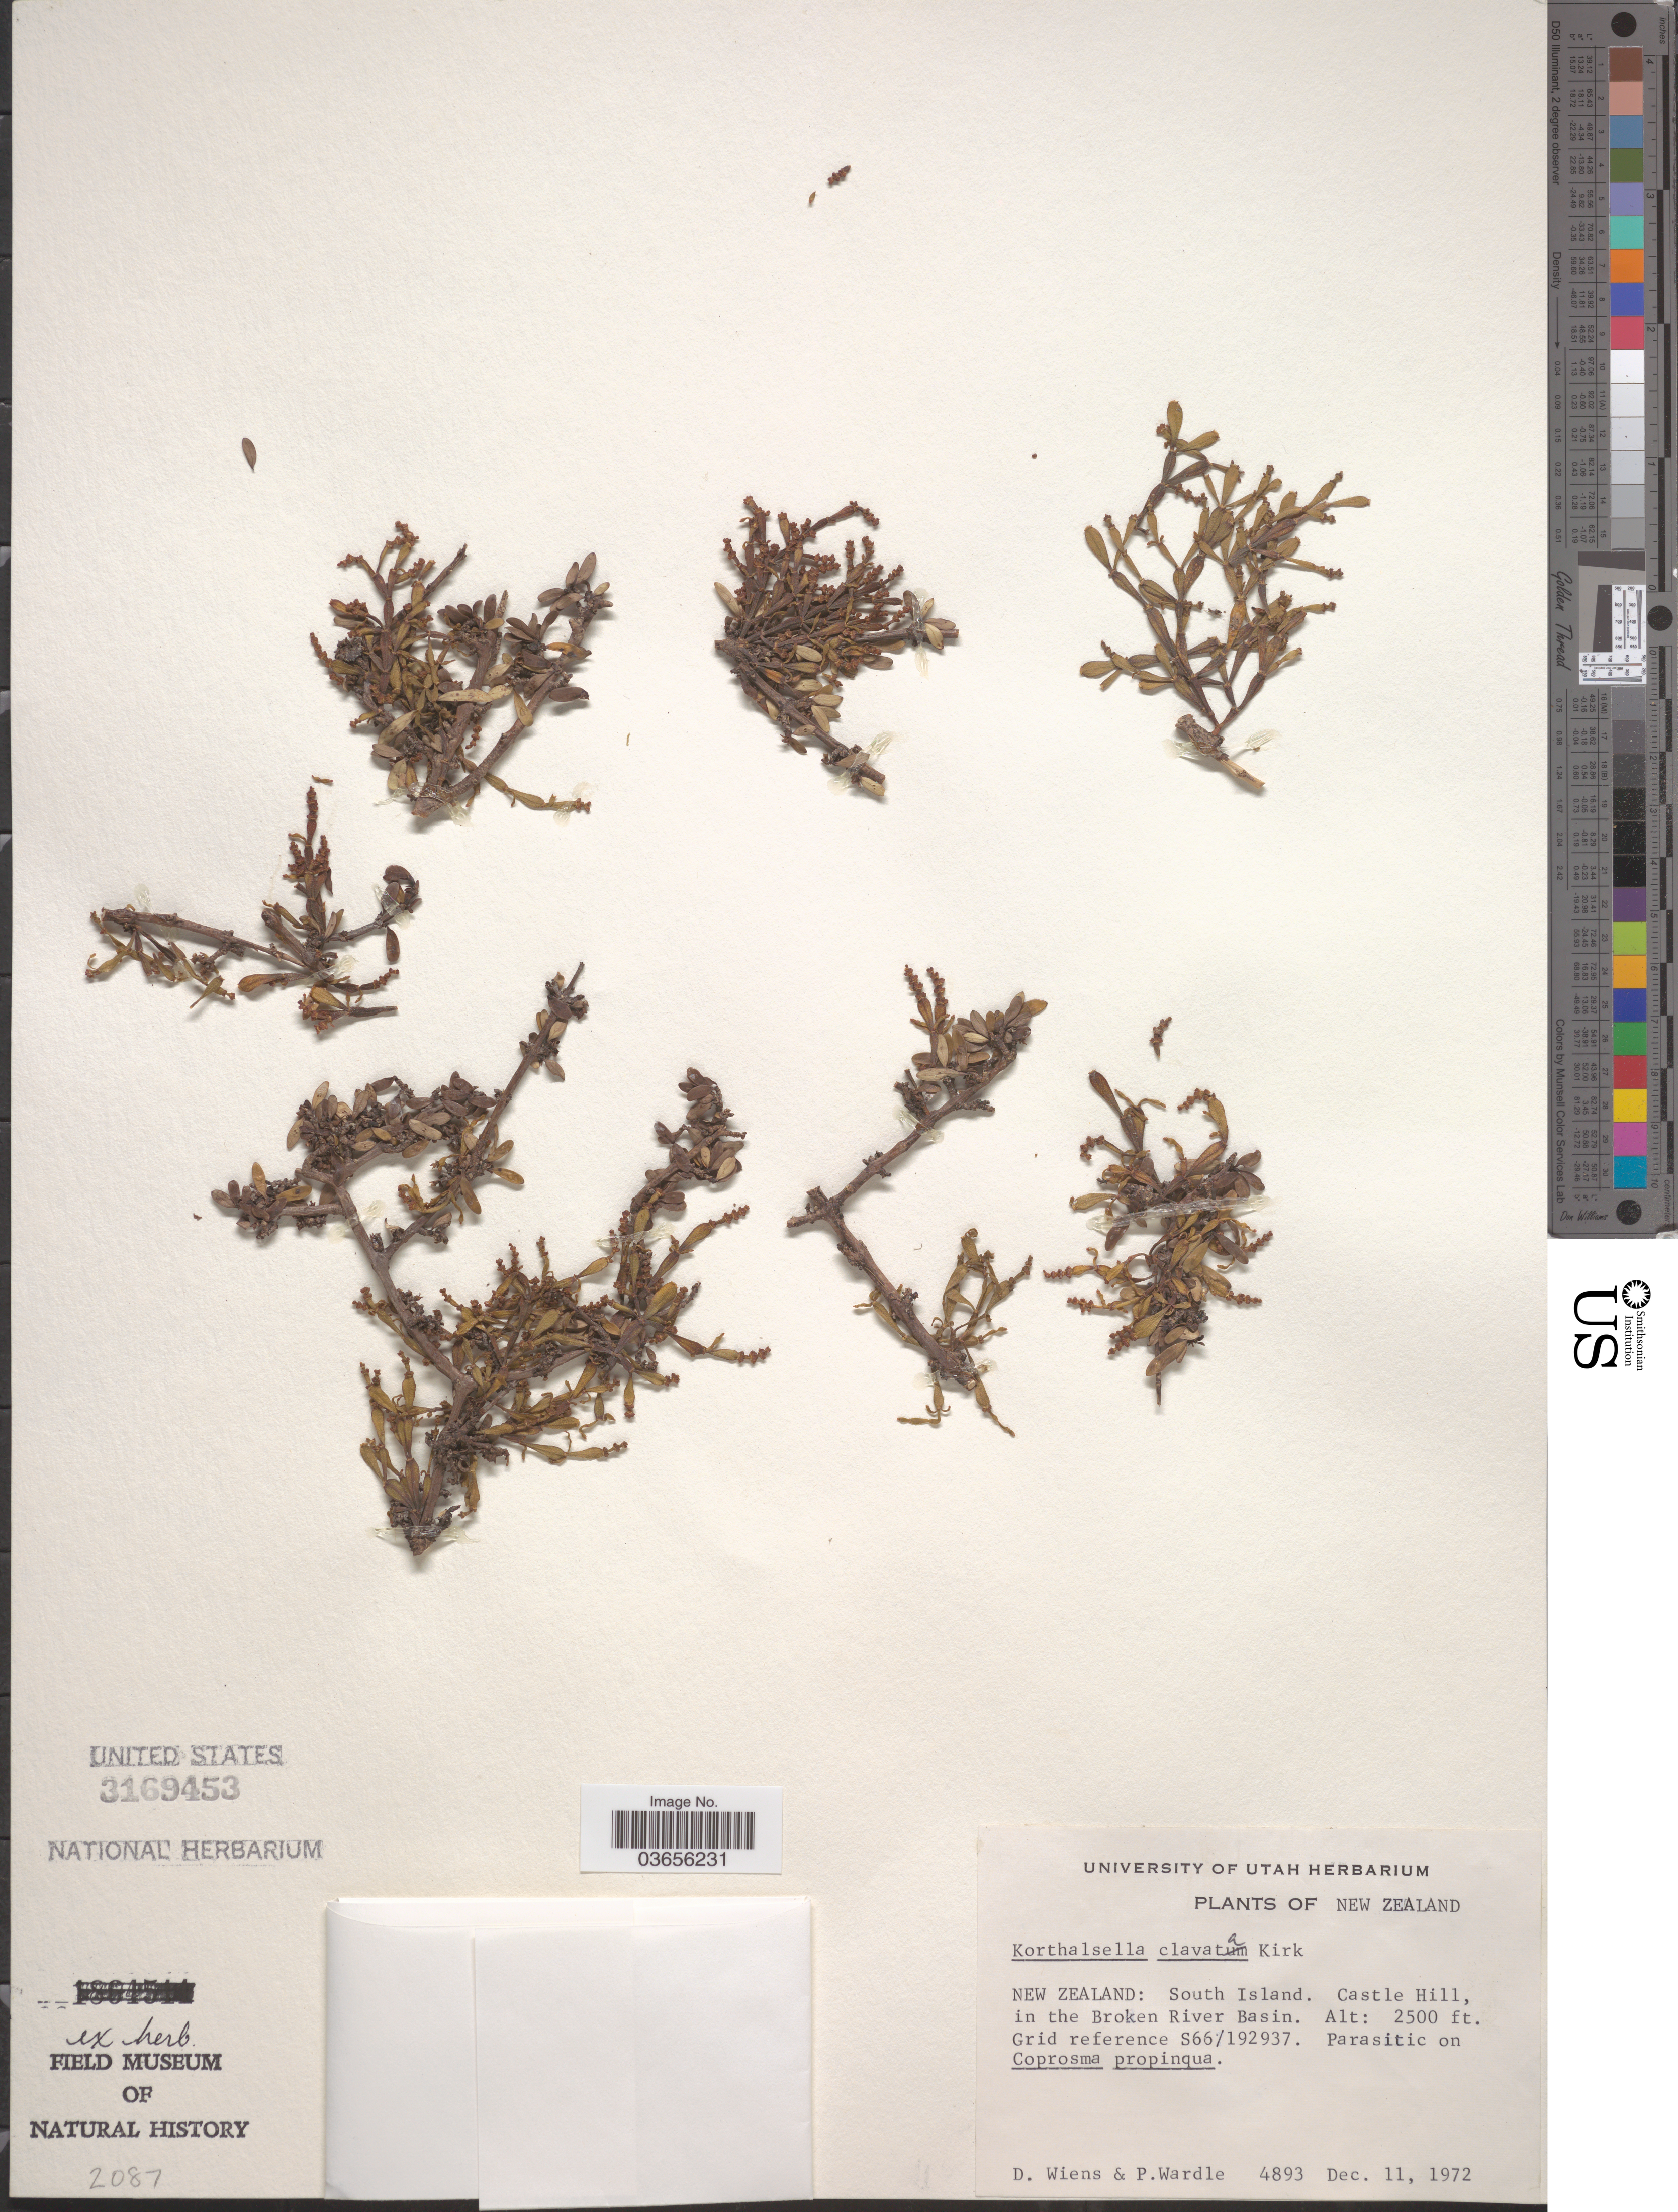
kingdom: Plantae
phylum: Tracheophyta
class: Magnoliopsida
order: Santalales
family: Viscaceae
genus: Korthalsella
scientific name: Korthalsella clavata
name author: Cheesman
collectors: D. Wiens & P. Wardle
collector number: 4893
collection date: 1972-12-11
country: New Zealand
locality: South Island. Castle Hill, in the Broken River Basin.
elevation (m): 762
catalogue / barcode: US 3169453